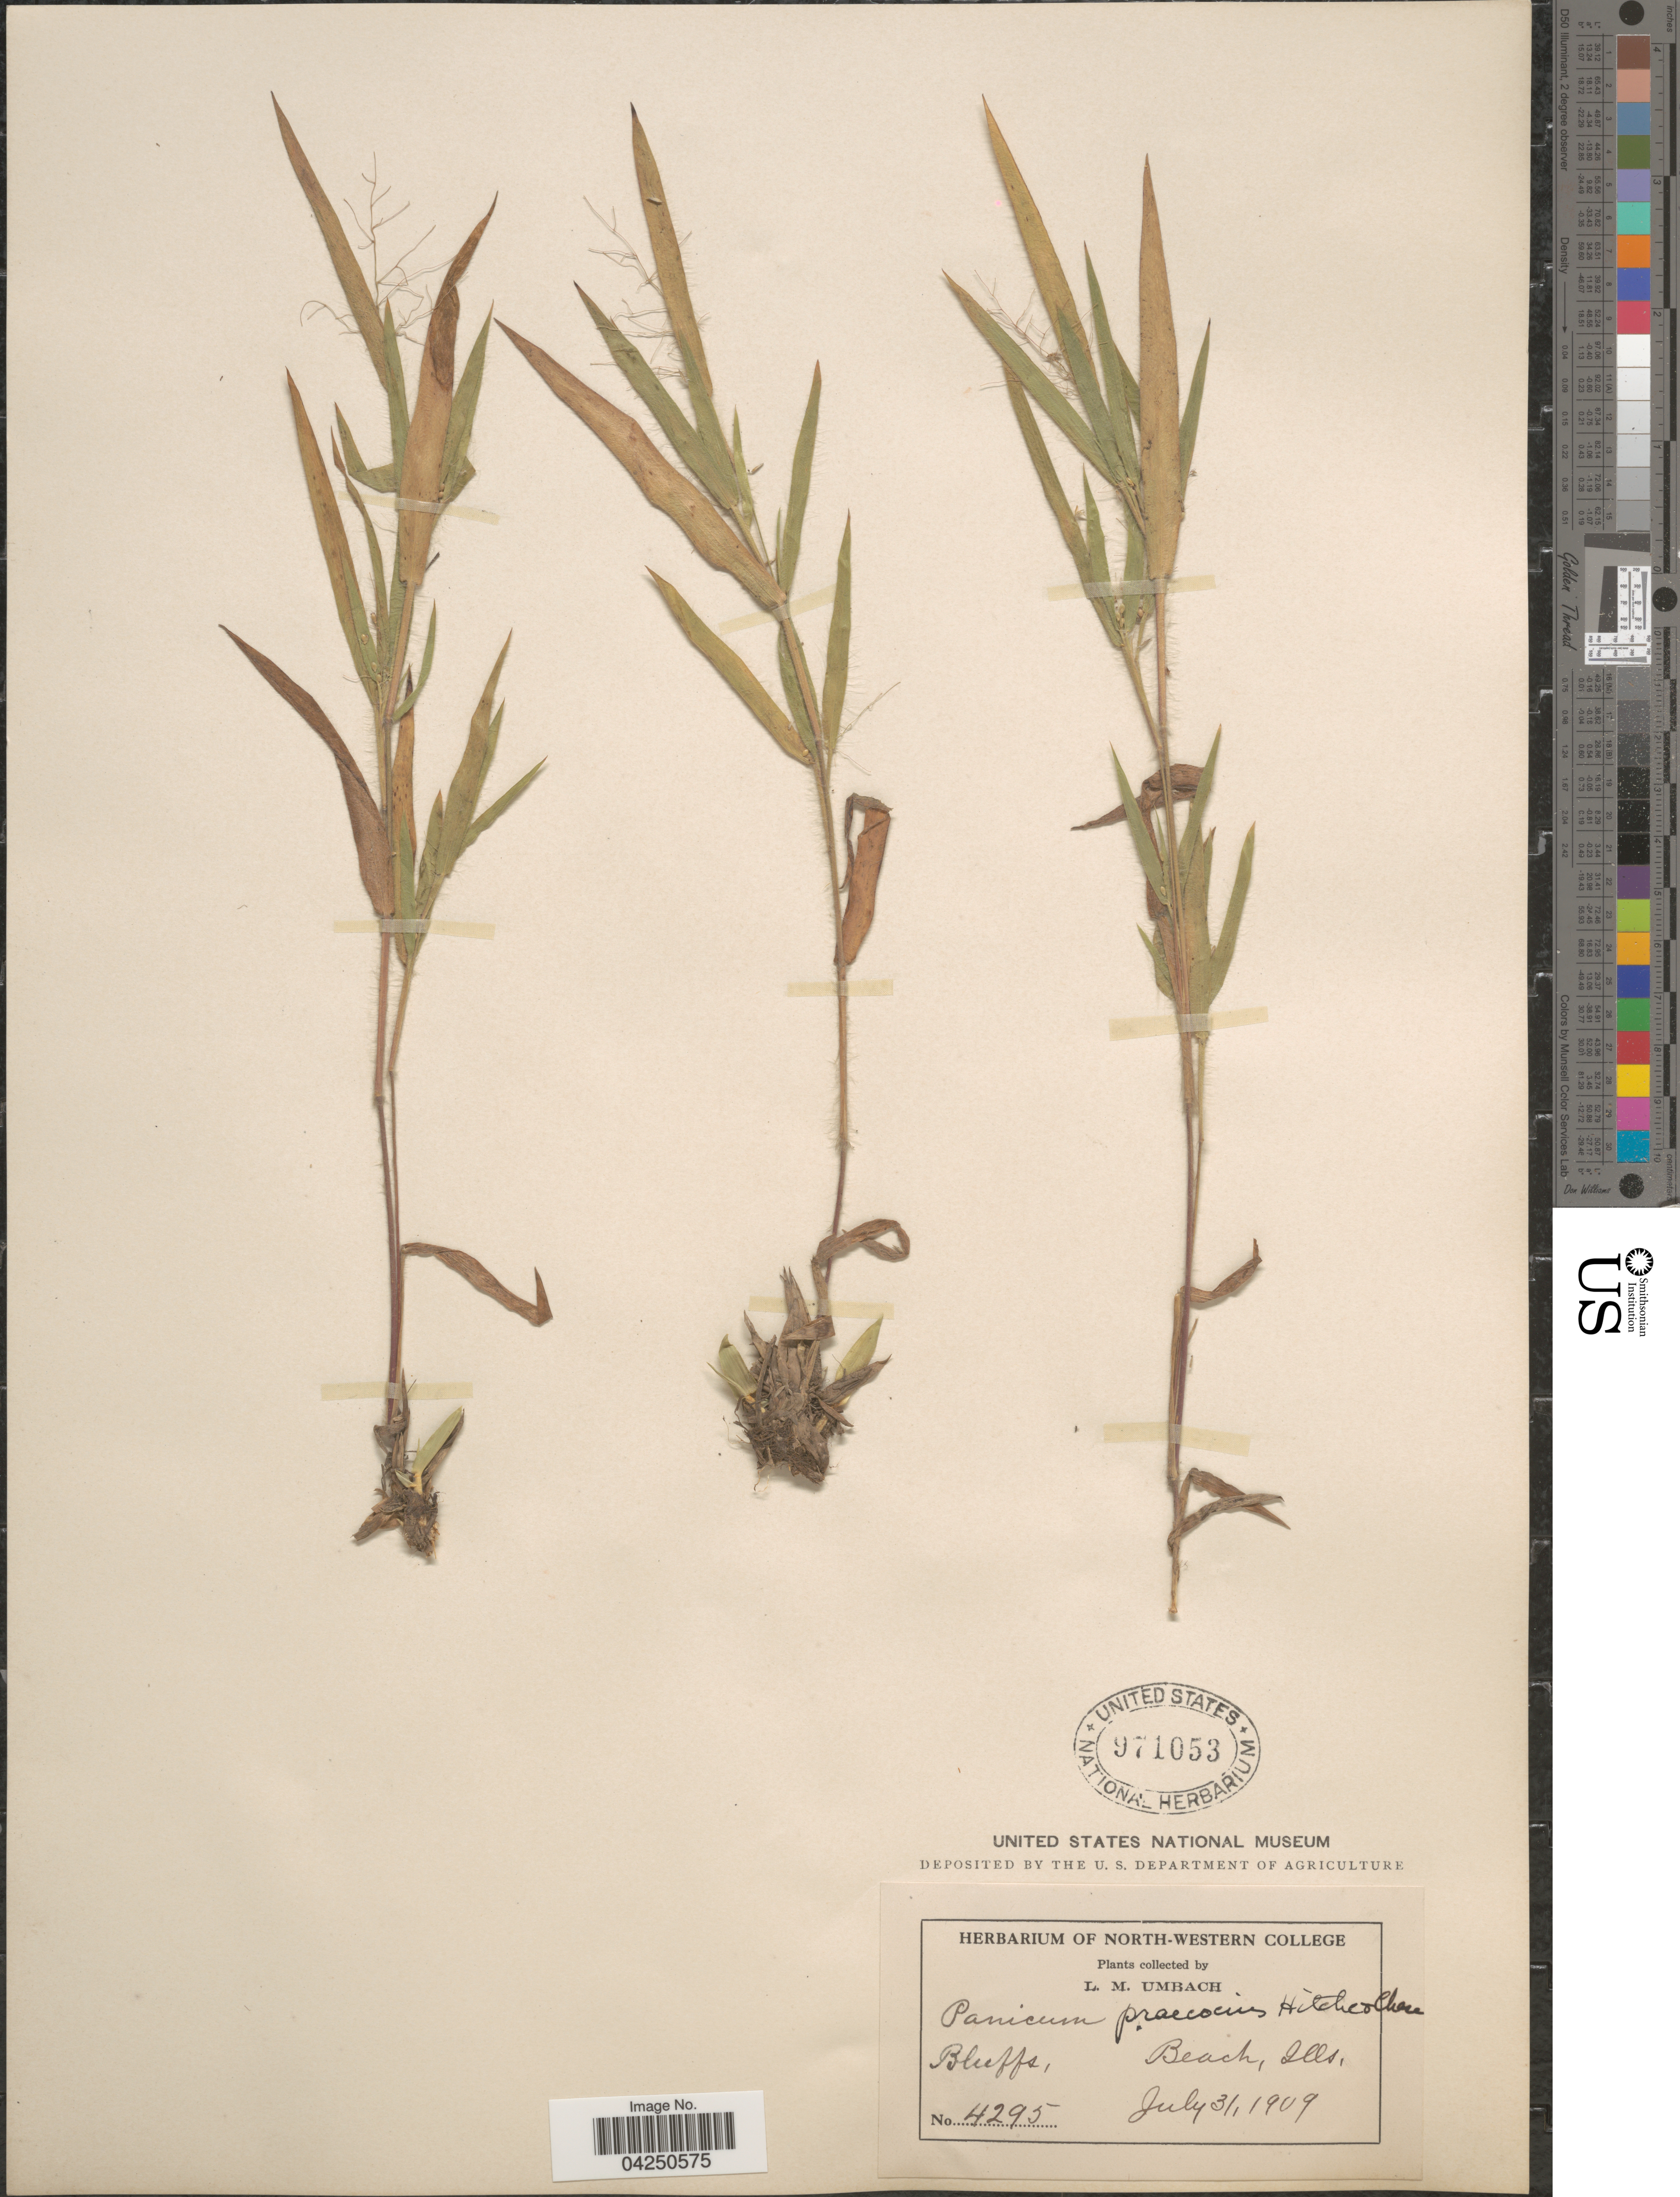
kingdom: Plantae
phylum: Tracheophyta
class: Liliopsida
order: Poales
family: Poaceae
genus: Dichanthelium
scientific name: Dichanthelium acuminatum var. acuminatum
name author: (Sw.) Gould & C.A. Clark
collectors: L. M. Umbach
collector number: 4295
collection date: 1909-07-31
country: United States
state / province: Illinois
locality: Bluffs, Beach.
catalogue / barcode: US 971053